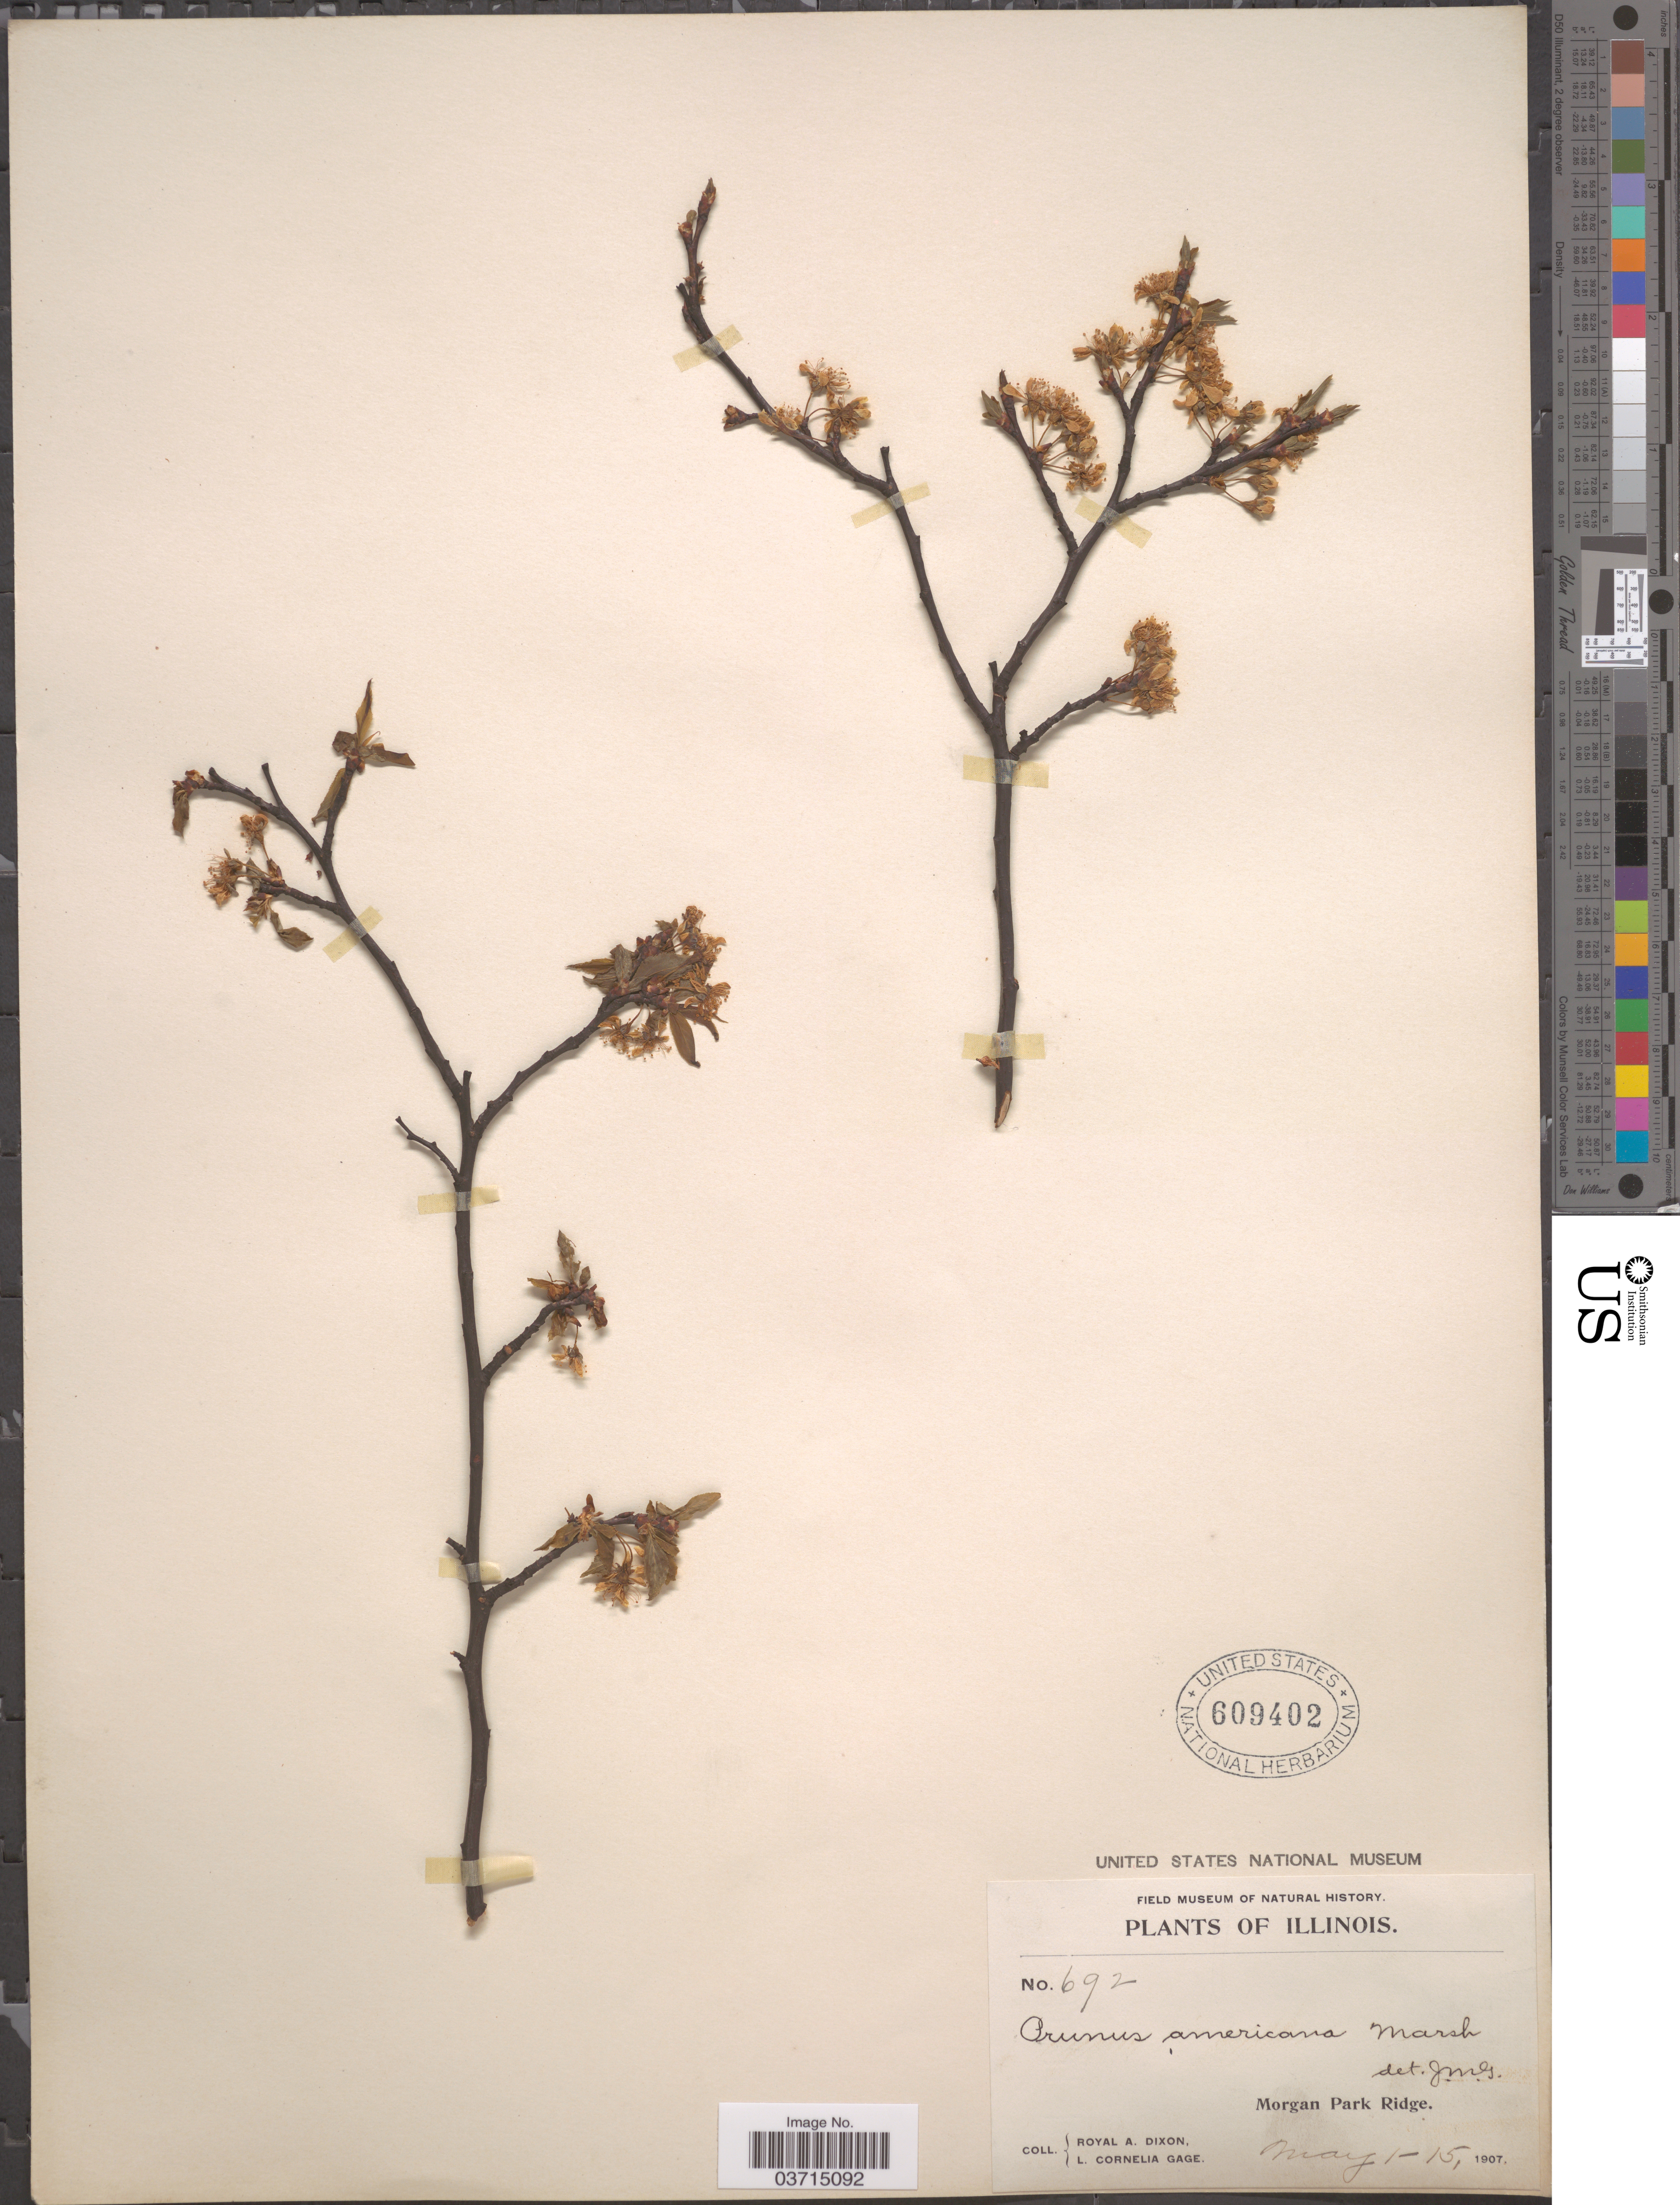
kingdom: Plantae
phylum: Tracheophyta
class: Magnoliopsida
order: Rosales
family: Rosaceae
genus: Prunus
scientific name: Prunus americana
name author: Marshall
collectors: R. A. Dixon & L. Gage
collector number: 692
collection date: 1907-05-01/1907-05-15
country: United States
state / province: Illinois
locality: Morgan Park Ridge.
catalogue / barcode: US 609402